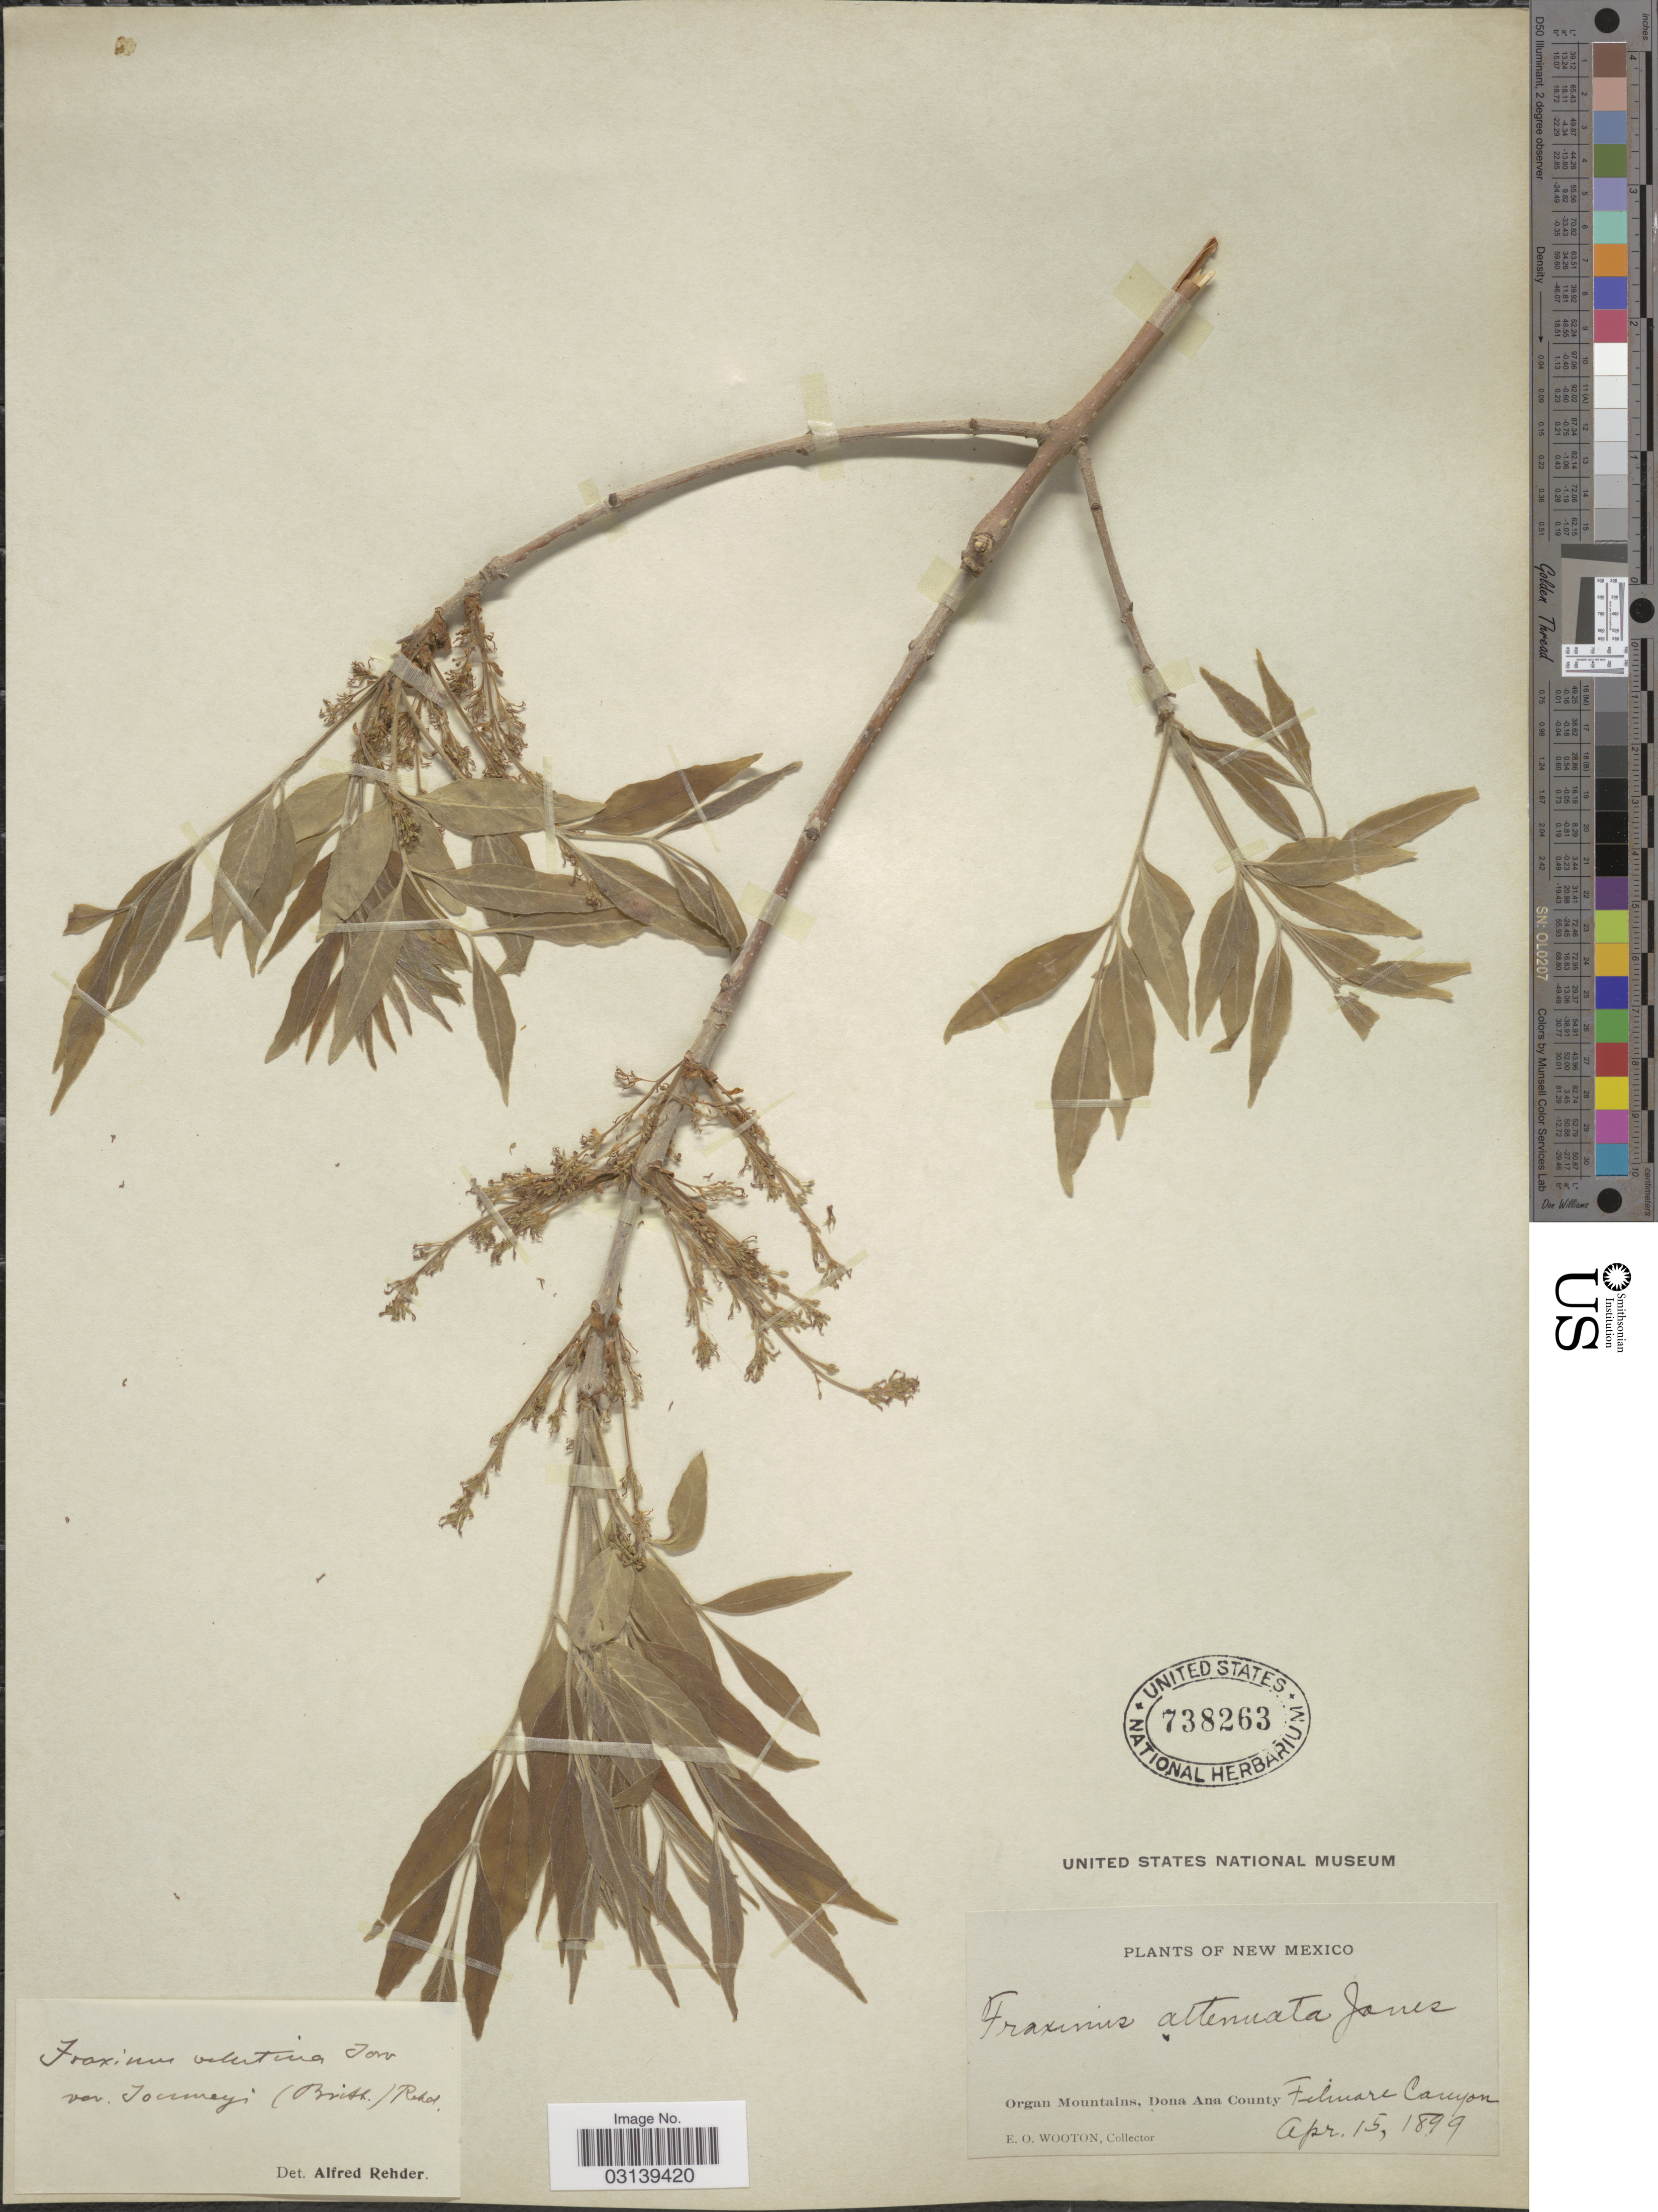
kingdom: Plantae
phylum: Tracheophyta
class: Magnoliopsida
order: Lamiales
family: Oleaceae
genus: Fraxinus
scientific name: Fraxinus velutina var. toumeyi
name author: (Britton) Rehder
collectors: E. O. Wooton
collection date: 1899-04-15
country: United States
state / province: New Mexico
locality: Organ Mountains, Dona Ana County, Filmore Canyon.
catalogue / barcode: US 738263